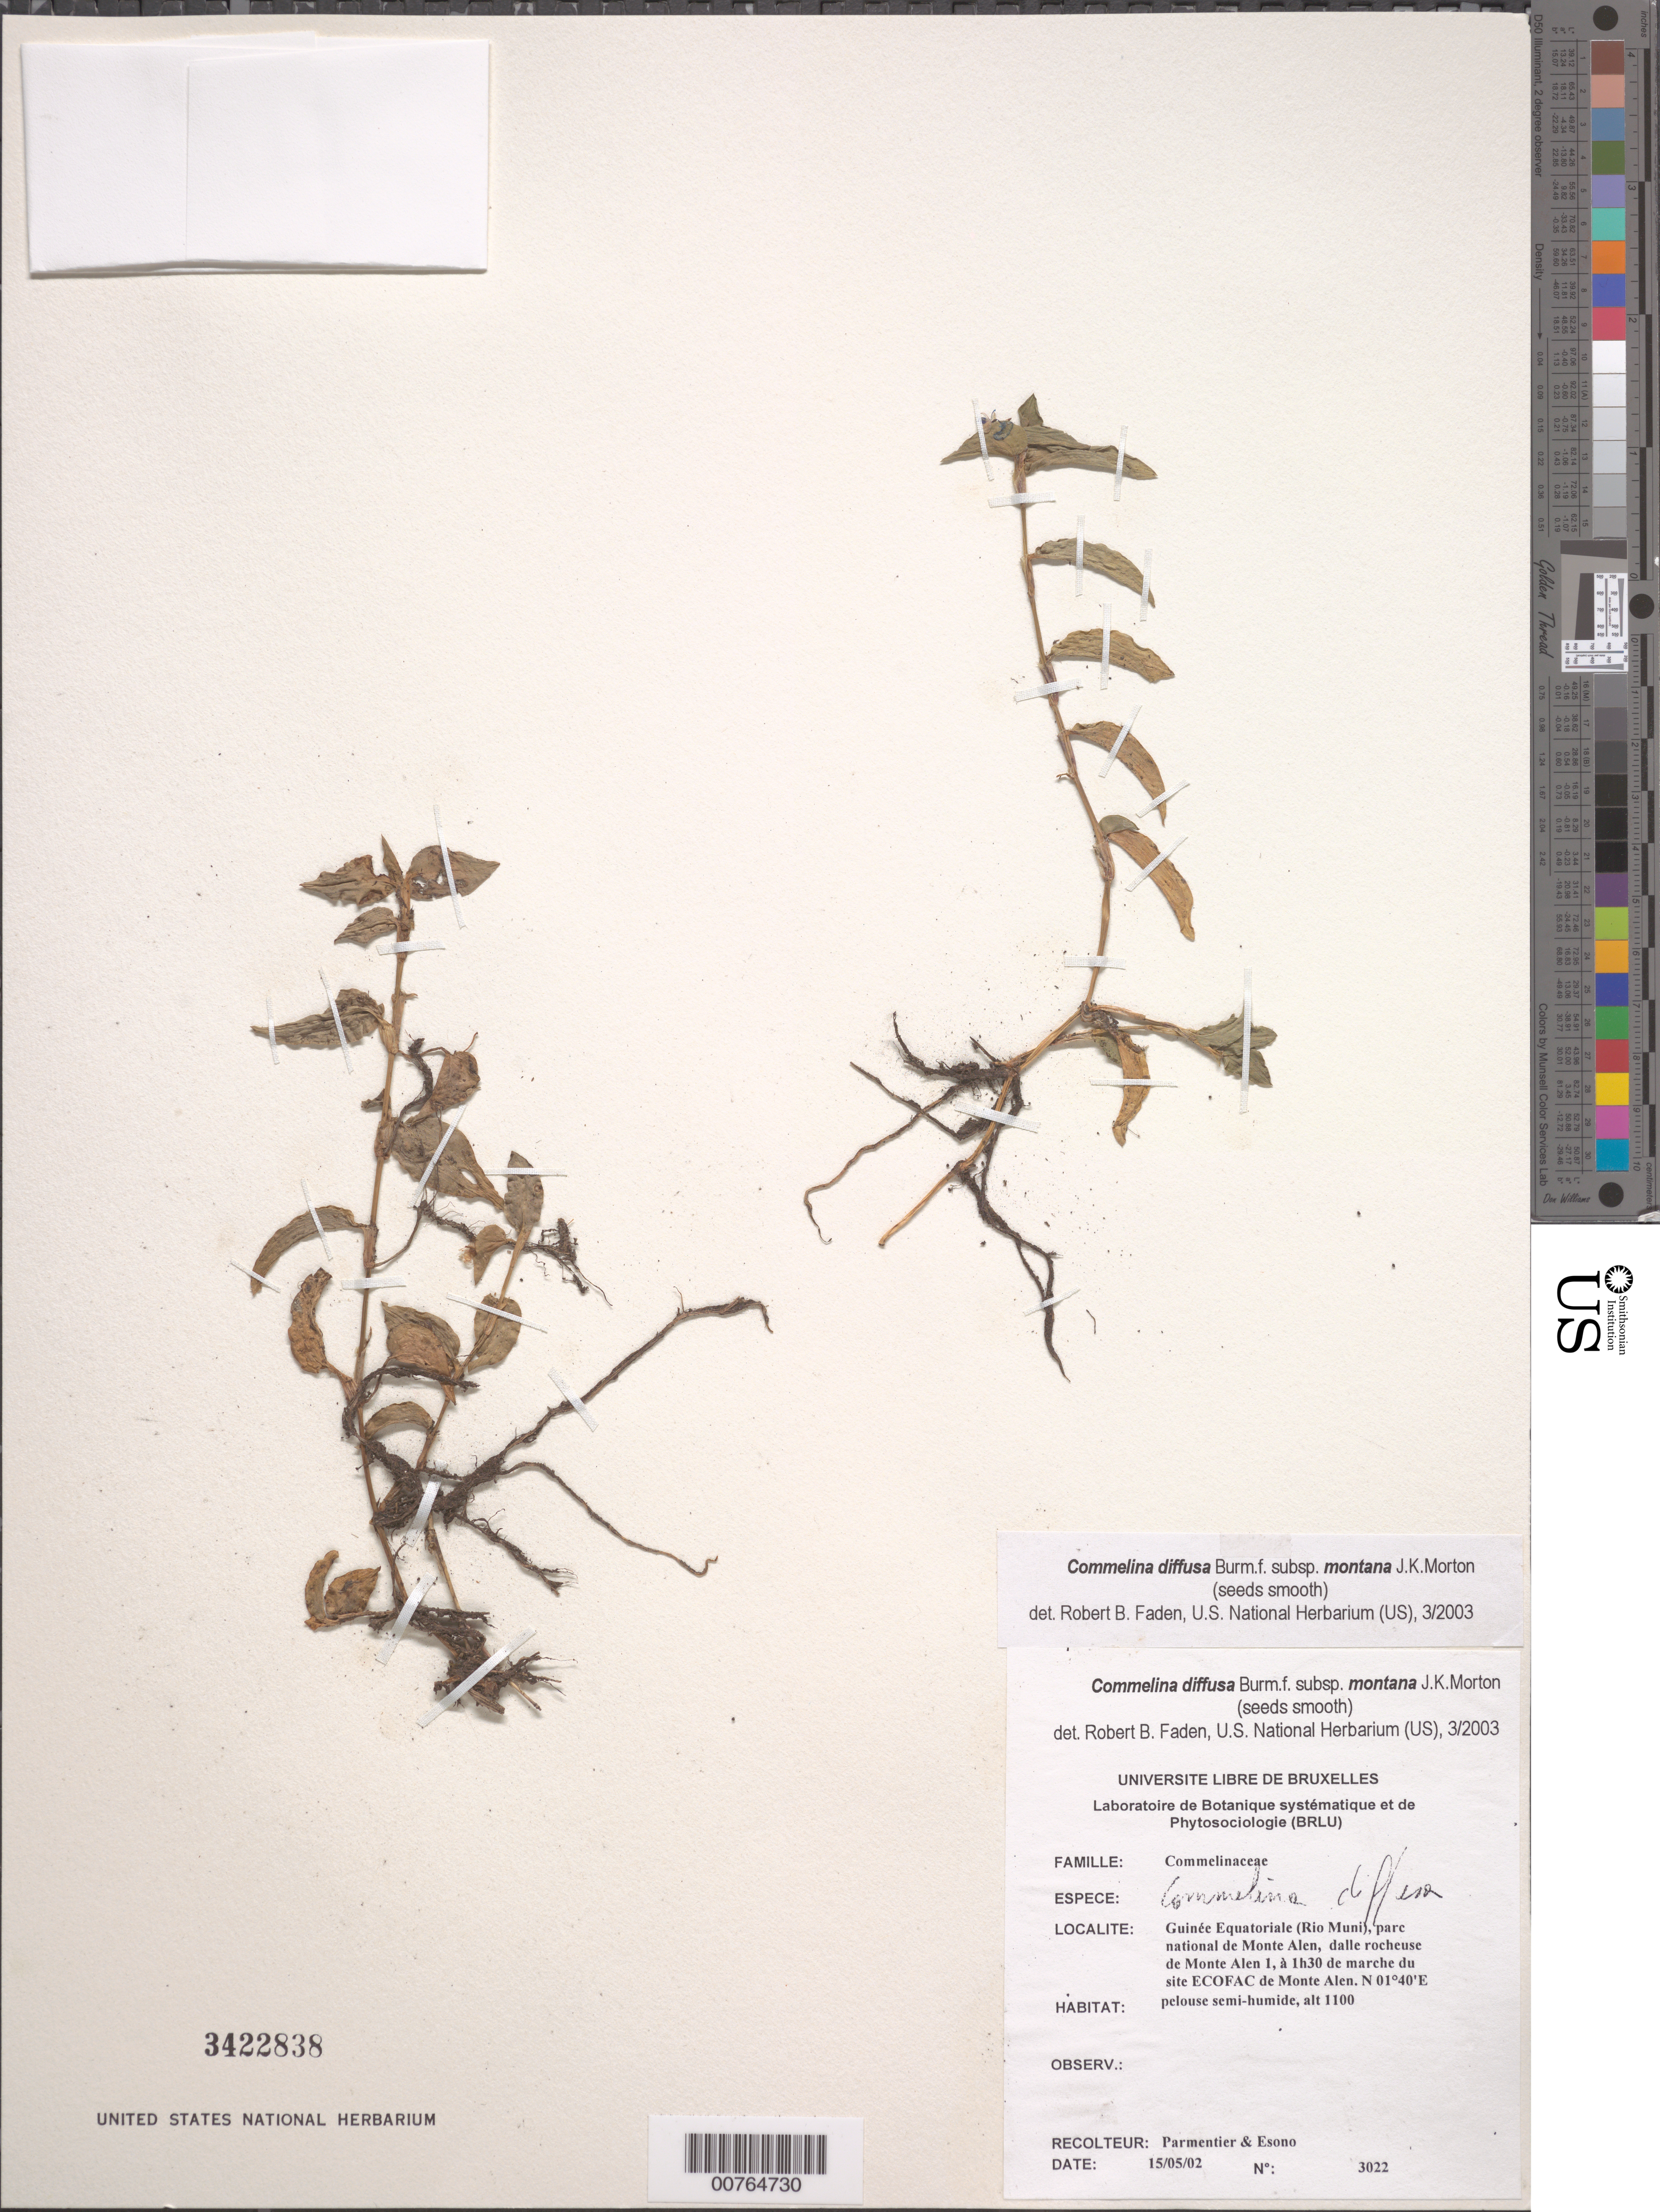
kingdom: Plantae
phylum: Tracheophyta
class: Liliopsida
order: Commelinales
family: Commelinaceae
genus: Commelina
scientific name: Commelina diffusa subsp. montana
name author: J.K. Morton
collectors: P. Parmentier & I. Esono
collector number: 3022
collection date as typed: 15 May 2002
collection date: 2002-05-15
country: Equatorial Guinea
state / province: Litoral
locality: Rio Muni, National Park of Monte Alen.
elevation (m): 1100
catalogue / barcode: US 3422838